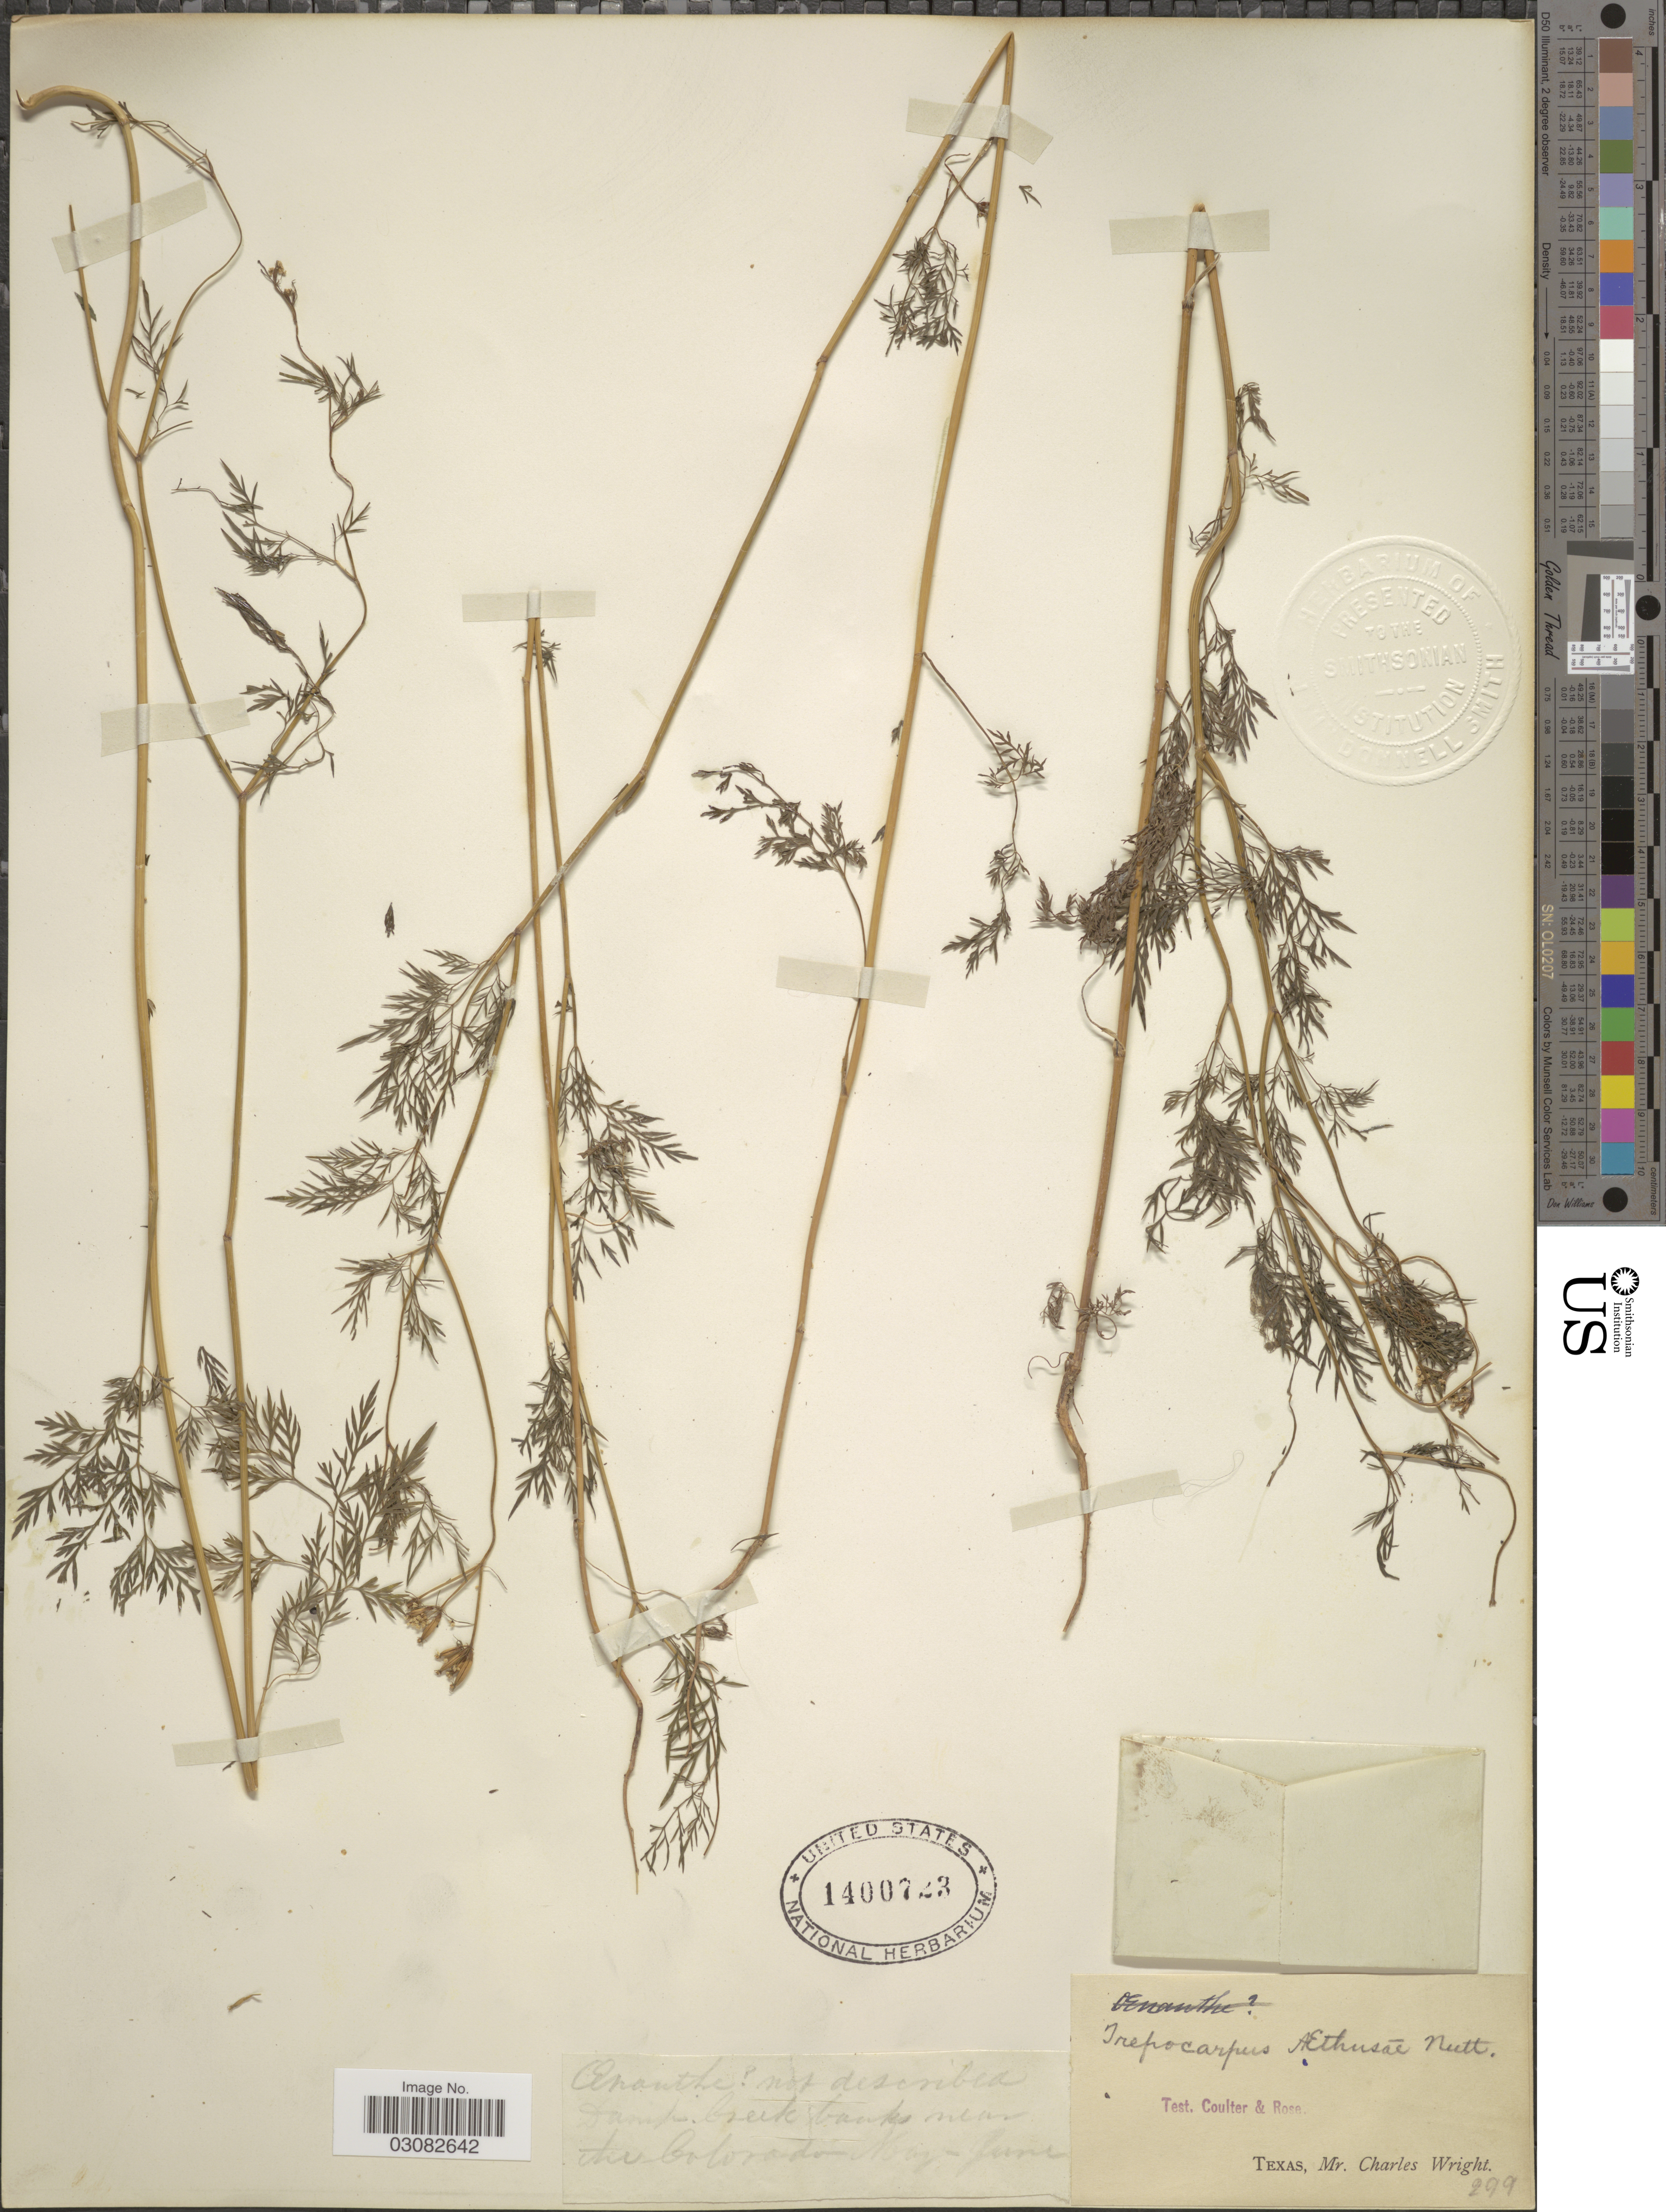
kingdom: Plantae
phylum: Tracheophyta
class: Magnoliopsida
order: Apiales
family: Apiaceae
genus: Trepocarpus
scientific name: Trepocarpus aethusae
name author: Nutt. ex DC.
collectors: C. Wright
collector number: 299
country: United States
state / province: Texas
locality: Damp Creek banks near the Colorado.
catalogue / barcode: US 1400723